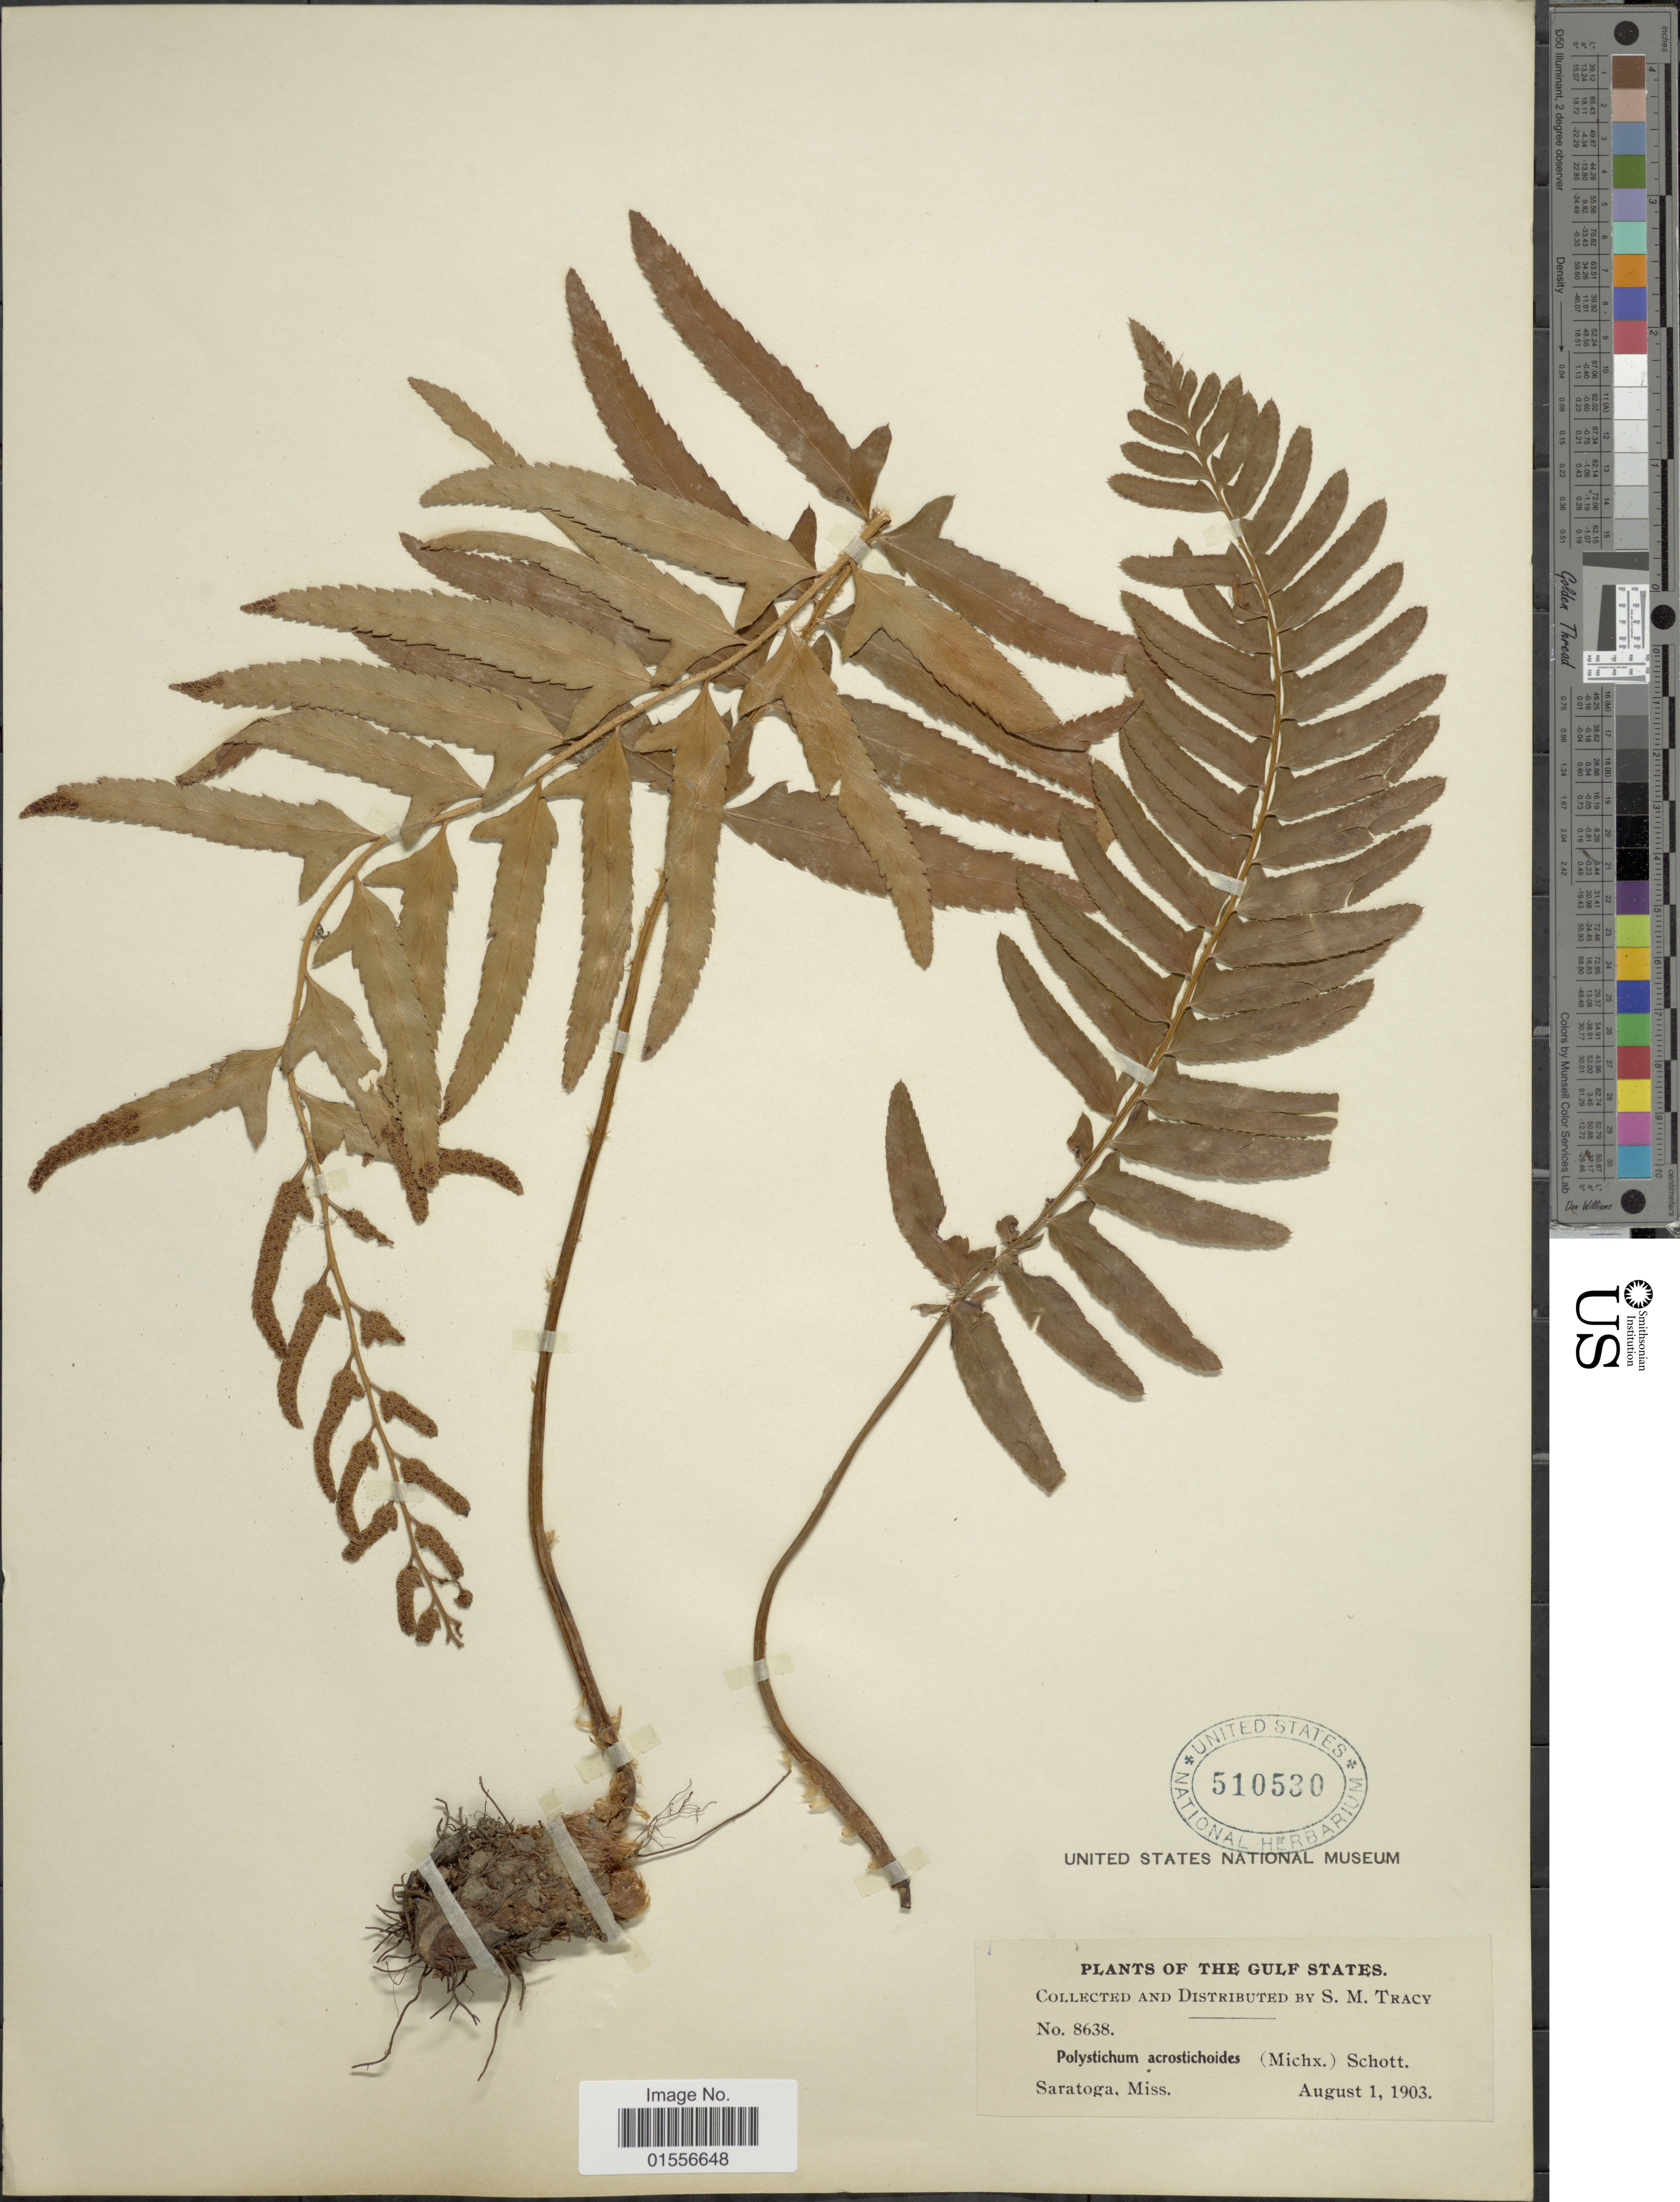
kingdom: Plantae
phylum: Tracheophyta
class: Polypodiopsida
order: Polypodiales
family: Dryopteridaceae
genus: Polystichum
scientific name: Polystichum acrostichoides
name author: (Michx.) Schott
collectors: S. M. Tracy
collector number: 8638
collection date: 1903-08-01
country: United States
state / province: Mississippi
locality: Saratoga, The Gulf States.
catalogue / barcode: US 510530